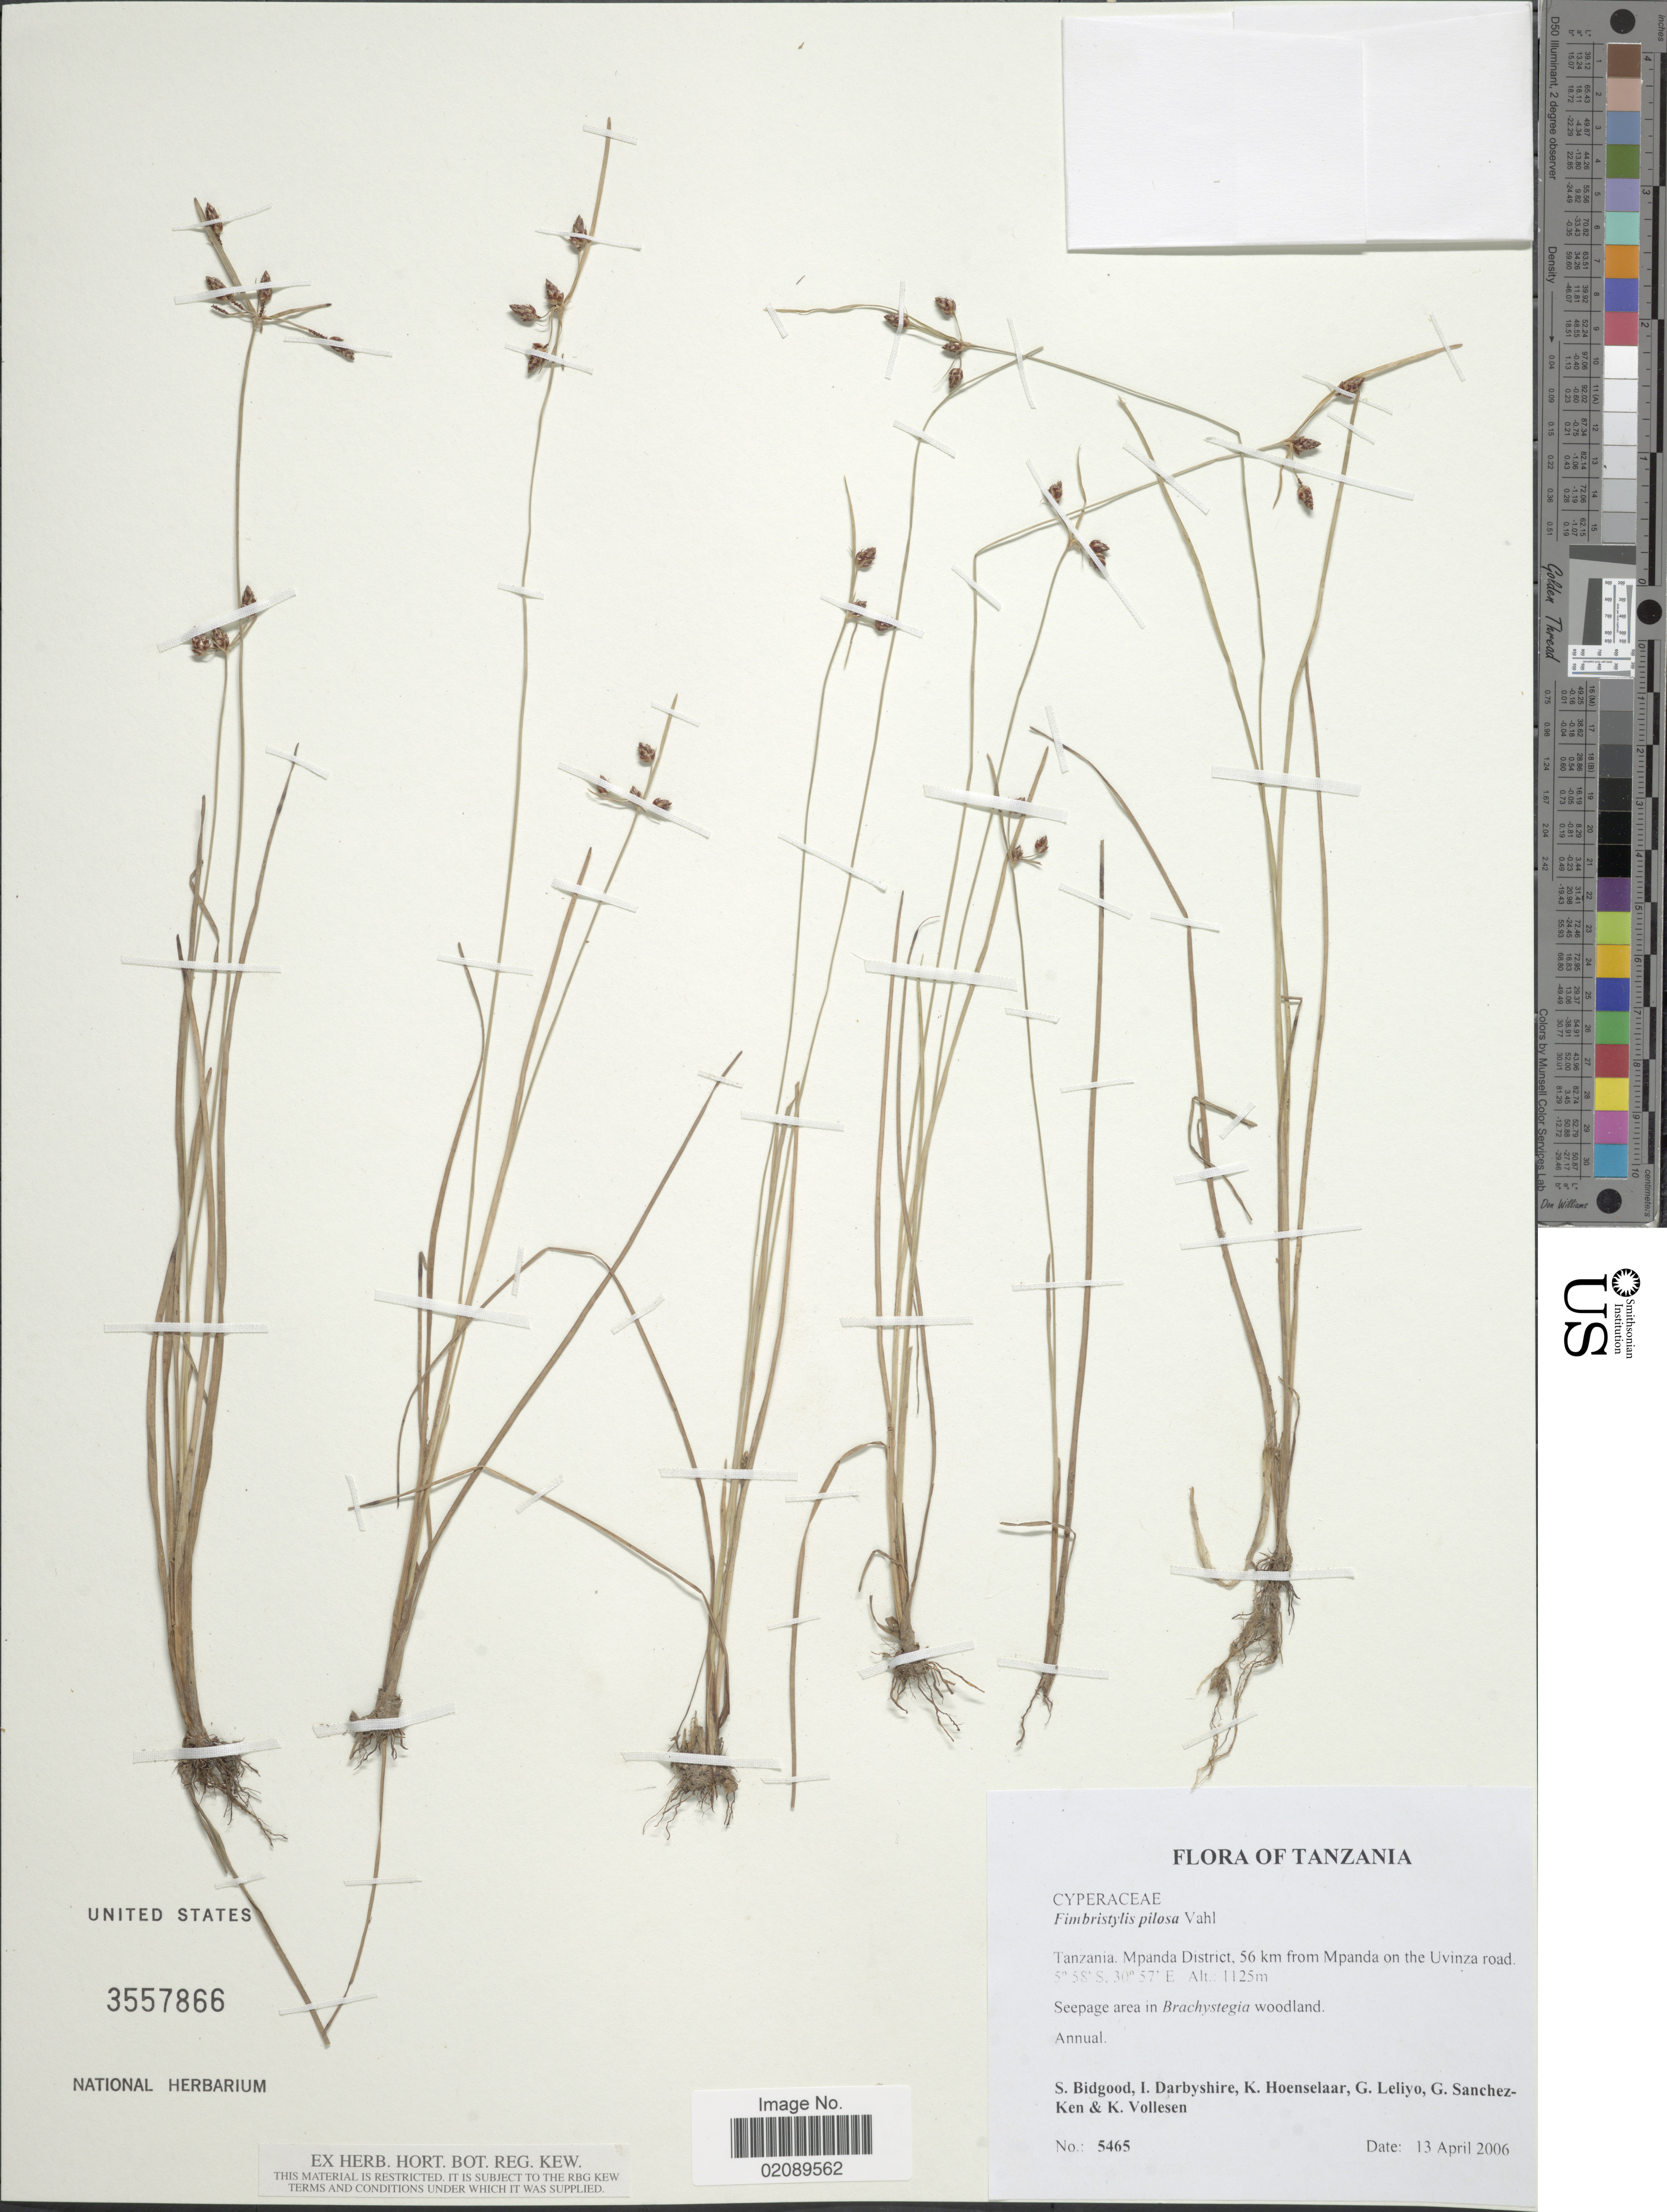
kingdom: Plantae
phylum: Tracheophyta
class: Liliopsida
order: Poales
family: Cyperaceae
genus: Fimbristylis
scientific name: Fimbristylis pilosa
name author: Vahl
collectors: S. Bidgood, I. Darbyshire, K. Hoenselaar, G. Leliyo & et al.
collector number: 5465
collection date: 2006-04-13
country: Tanzania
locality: Mpanda District, 56 km from Mpanda on the Uvinza road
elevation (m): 1125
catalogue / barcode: US 3557866